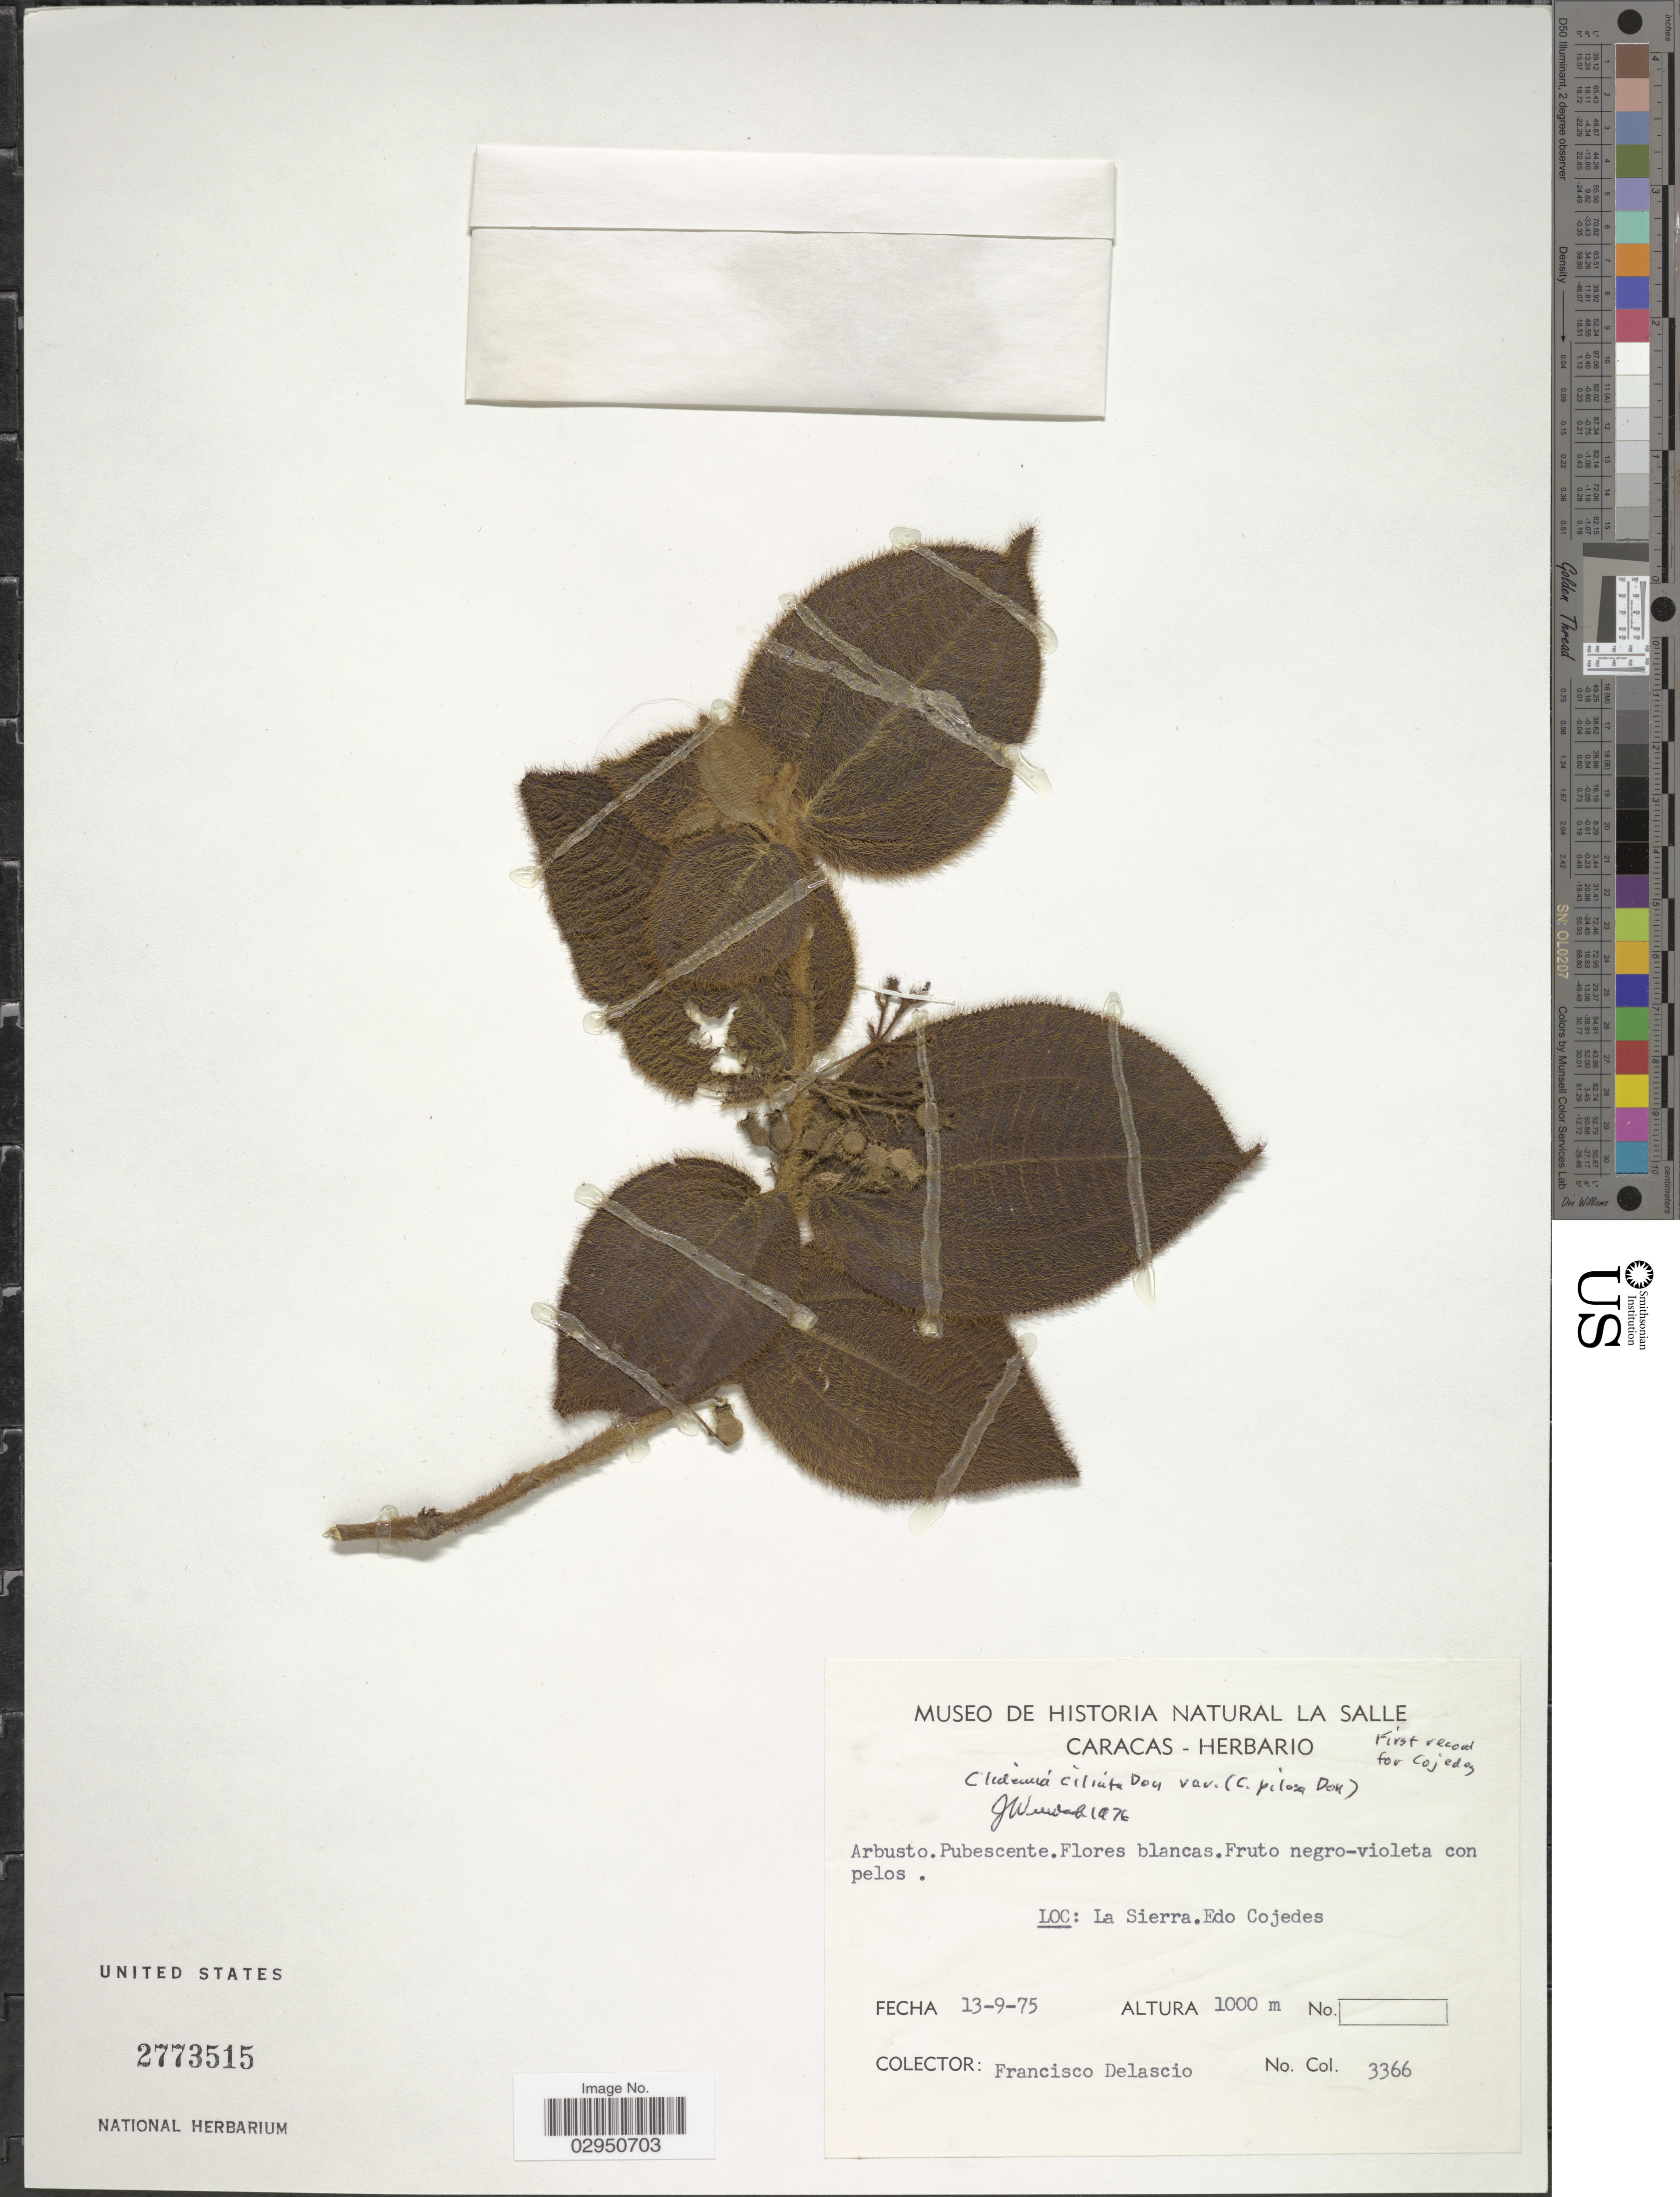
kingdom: Plantae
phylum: Tracheophyta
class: Magnoliopsida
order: Myrtales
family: Melastomataceae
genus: Clidemia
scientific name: Clidemia pilosa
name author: D. Don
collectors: F. Delascio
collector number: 3366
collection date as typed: Transcribed d/m/y: 13/9/75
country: Venezuela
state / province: Cojedes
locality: La Sierra.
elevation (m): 1000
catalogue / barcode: US 2773515